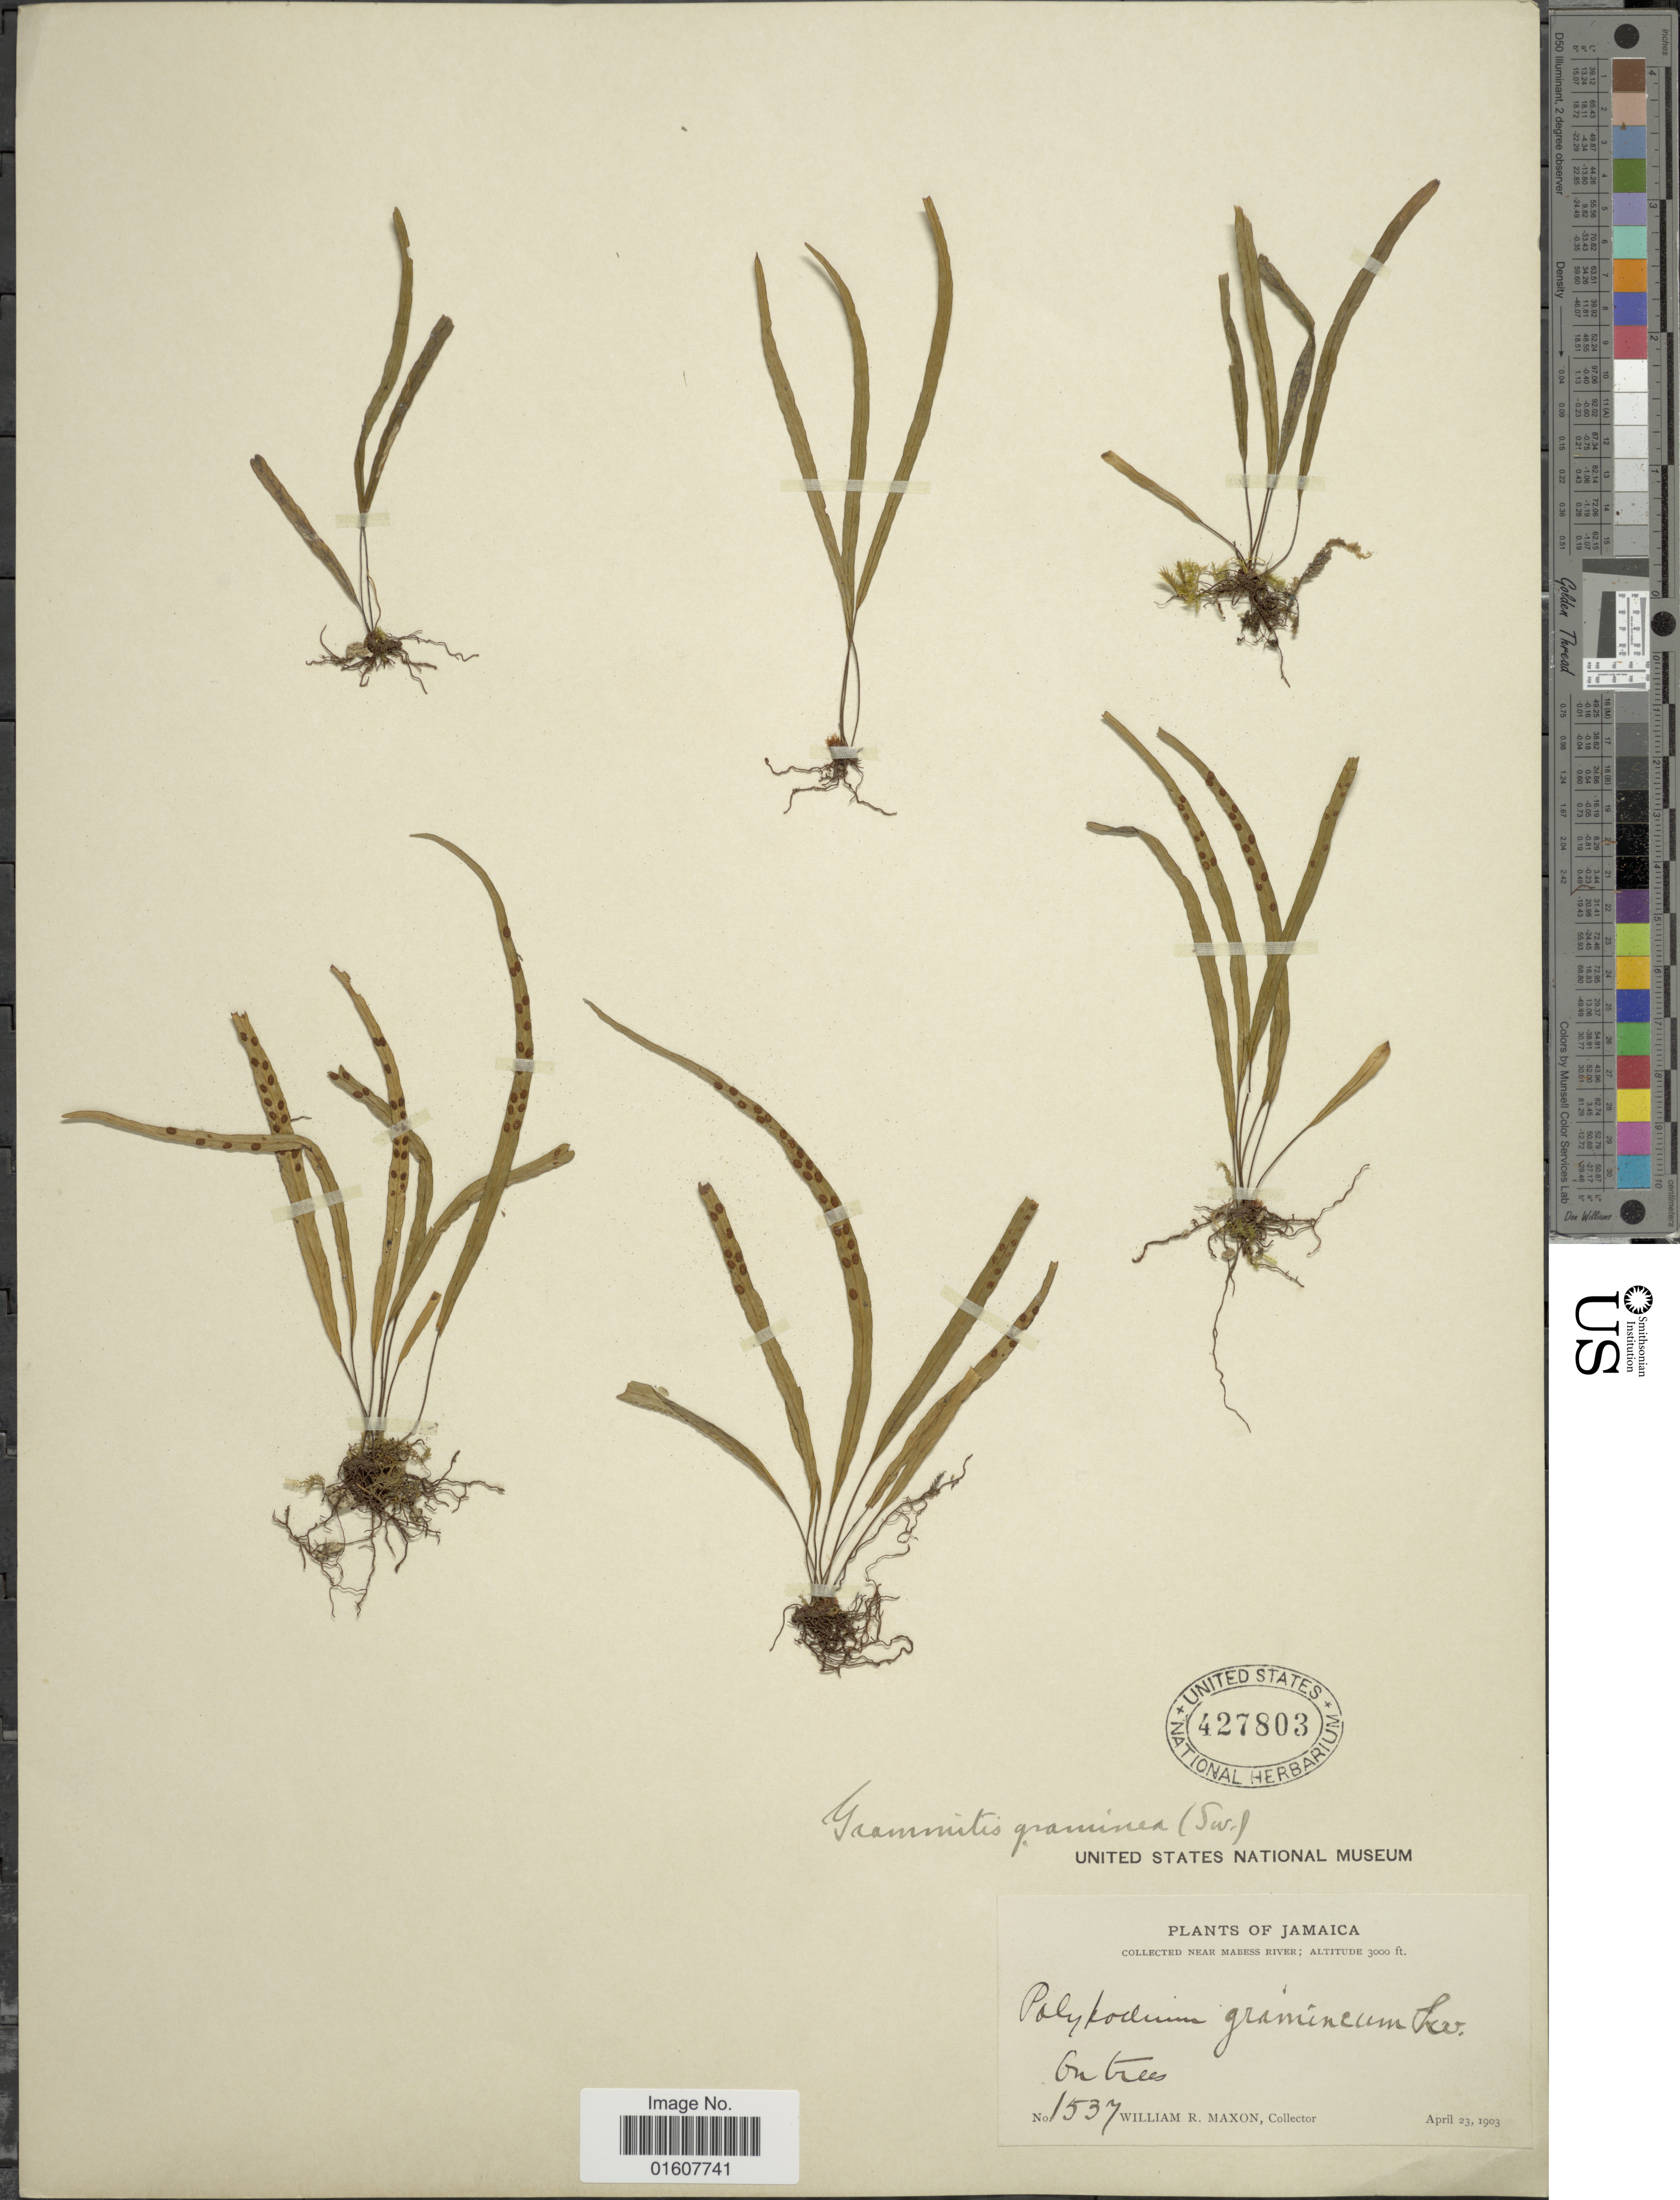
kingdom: Plantae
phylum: Tracheophyta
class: Polypodiopsida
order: Polypodiales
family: Polypodiaceae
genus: Lomaphlebia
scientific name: Lomaphlebia linearis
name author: (Sw.) J. Sm.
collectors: W. R. Maxon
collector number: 1537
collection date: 1903-04-23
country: Jamaica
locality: Near Mabess River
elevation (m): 914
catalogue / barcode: US 427803